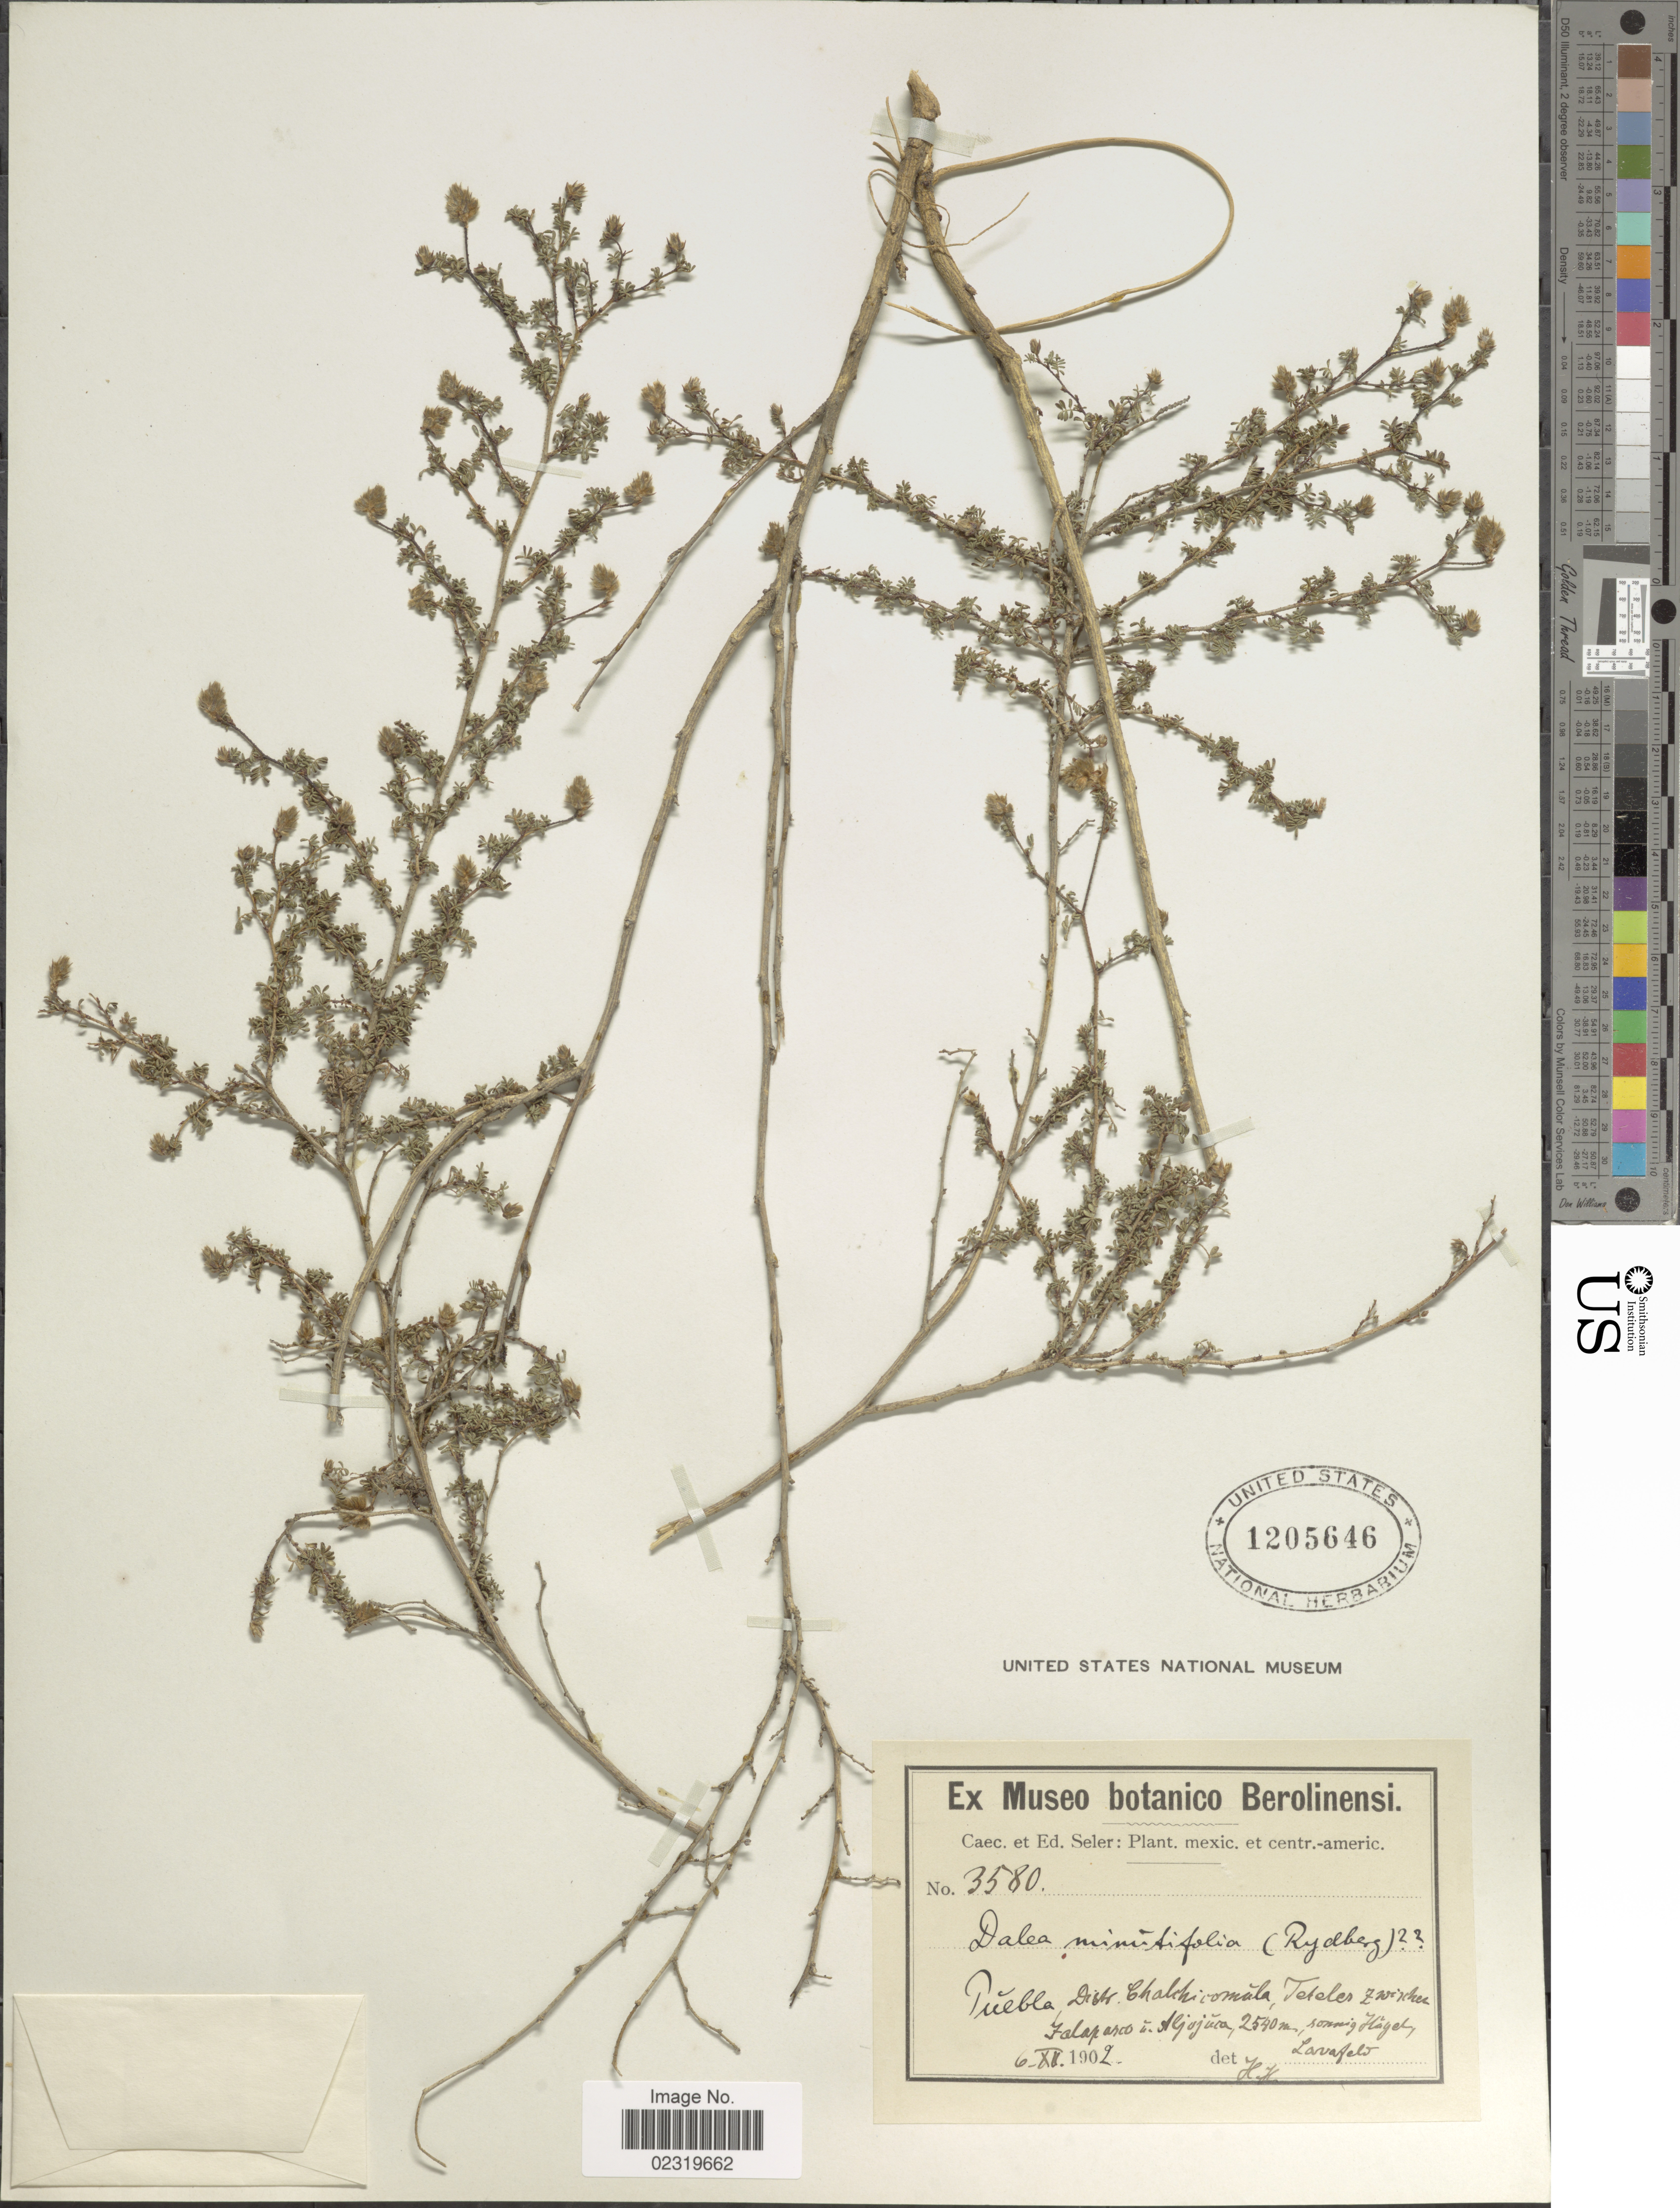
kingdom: Plantae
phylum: Tracheophyta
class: Magnoliopsida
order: Fabales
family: Fabaceae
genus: Dalea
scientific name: Dalea minutifolia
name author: (Rydb.) Harms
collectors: C. Seler & E. G. Seler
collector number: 3580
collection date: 1902-12-06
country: Mexico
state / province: Puebla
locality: Distr. Chalchicomala, Teteles zwischen Jalapasco u. Aljojuca [interpreted]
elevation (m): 2540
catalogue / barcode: US 1205646